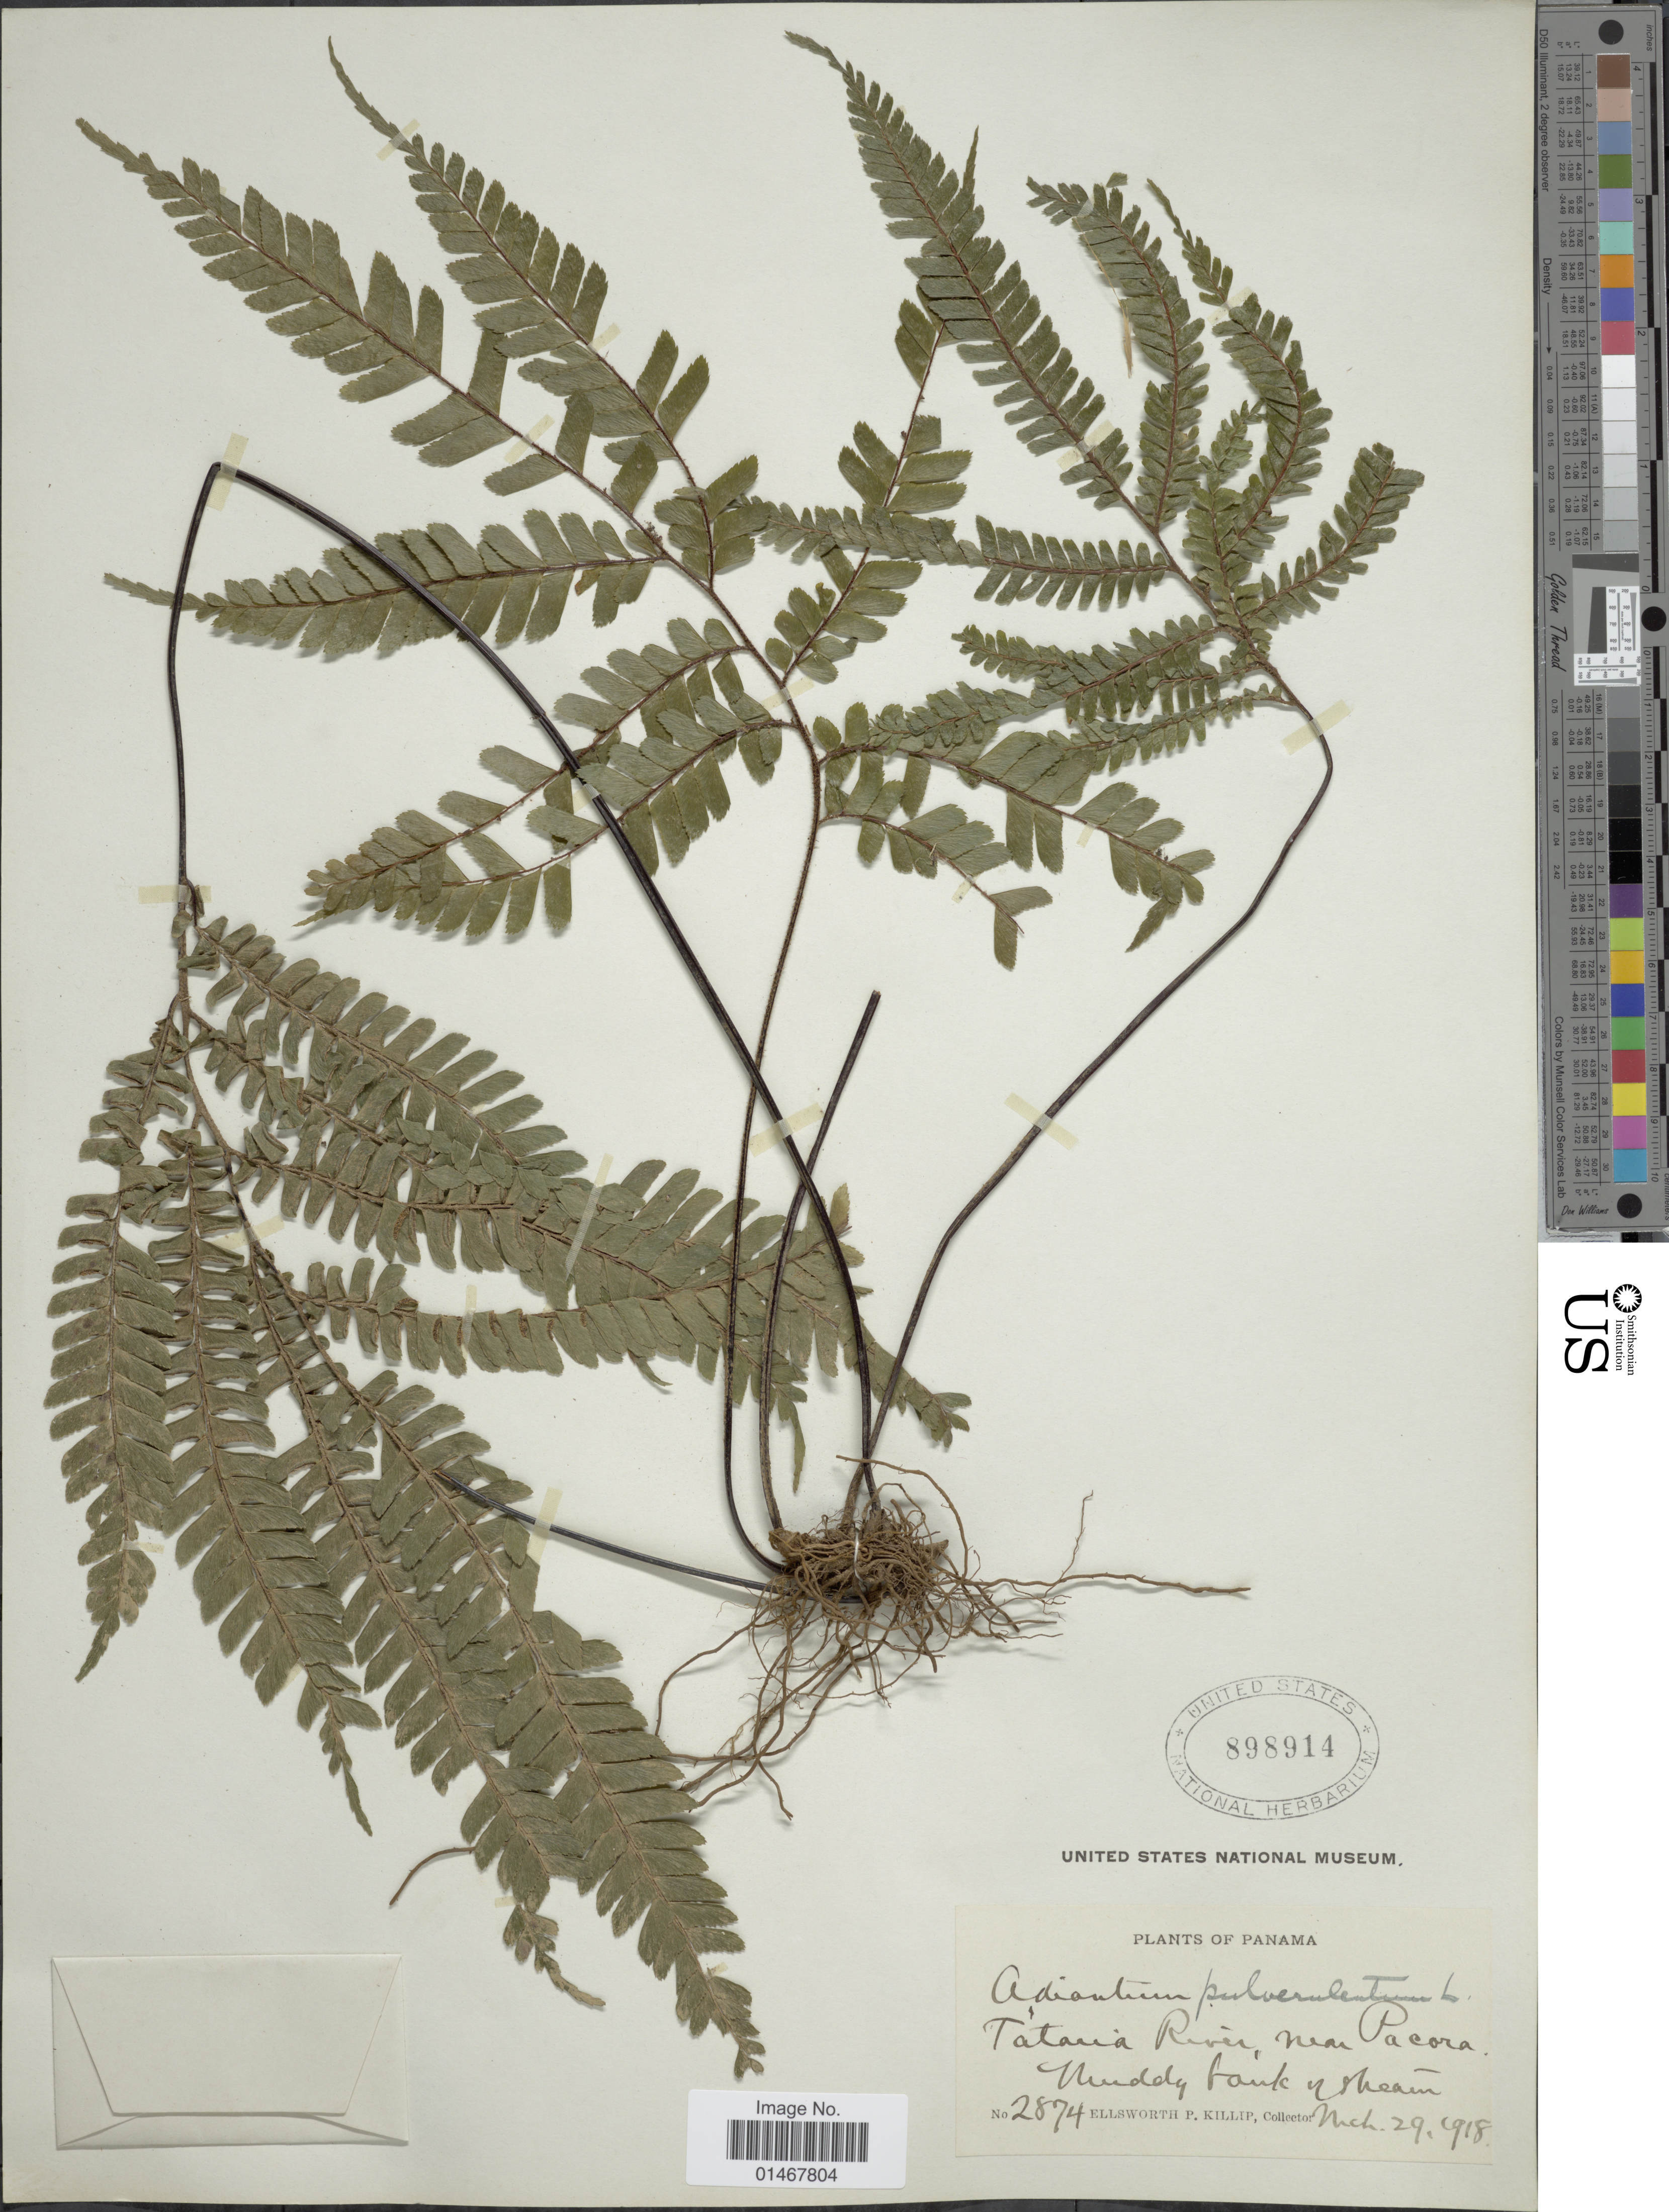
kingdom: Plantae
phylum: Tracheophyta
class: Polypodiopsida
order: Polypodiales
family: Pteridaceae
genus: Adiantum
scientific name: Adiantum pulverulentum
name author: L.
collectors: E. P. Killip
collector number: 2874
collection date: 1918-03-29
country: Panama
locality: Tataria River, near Pacora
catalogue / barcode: US 898914